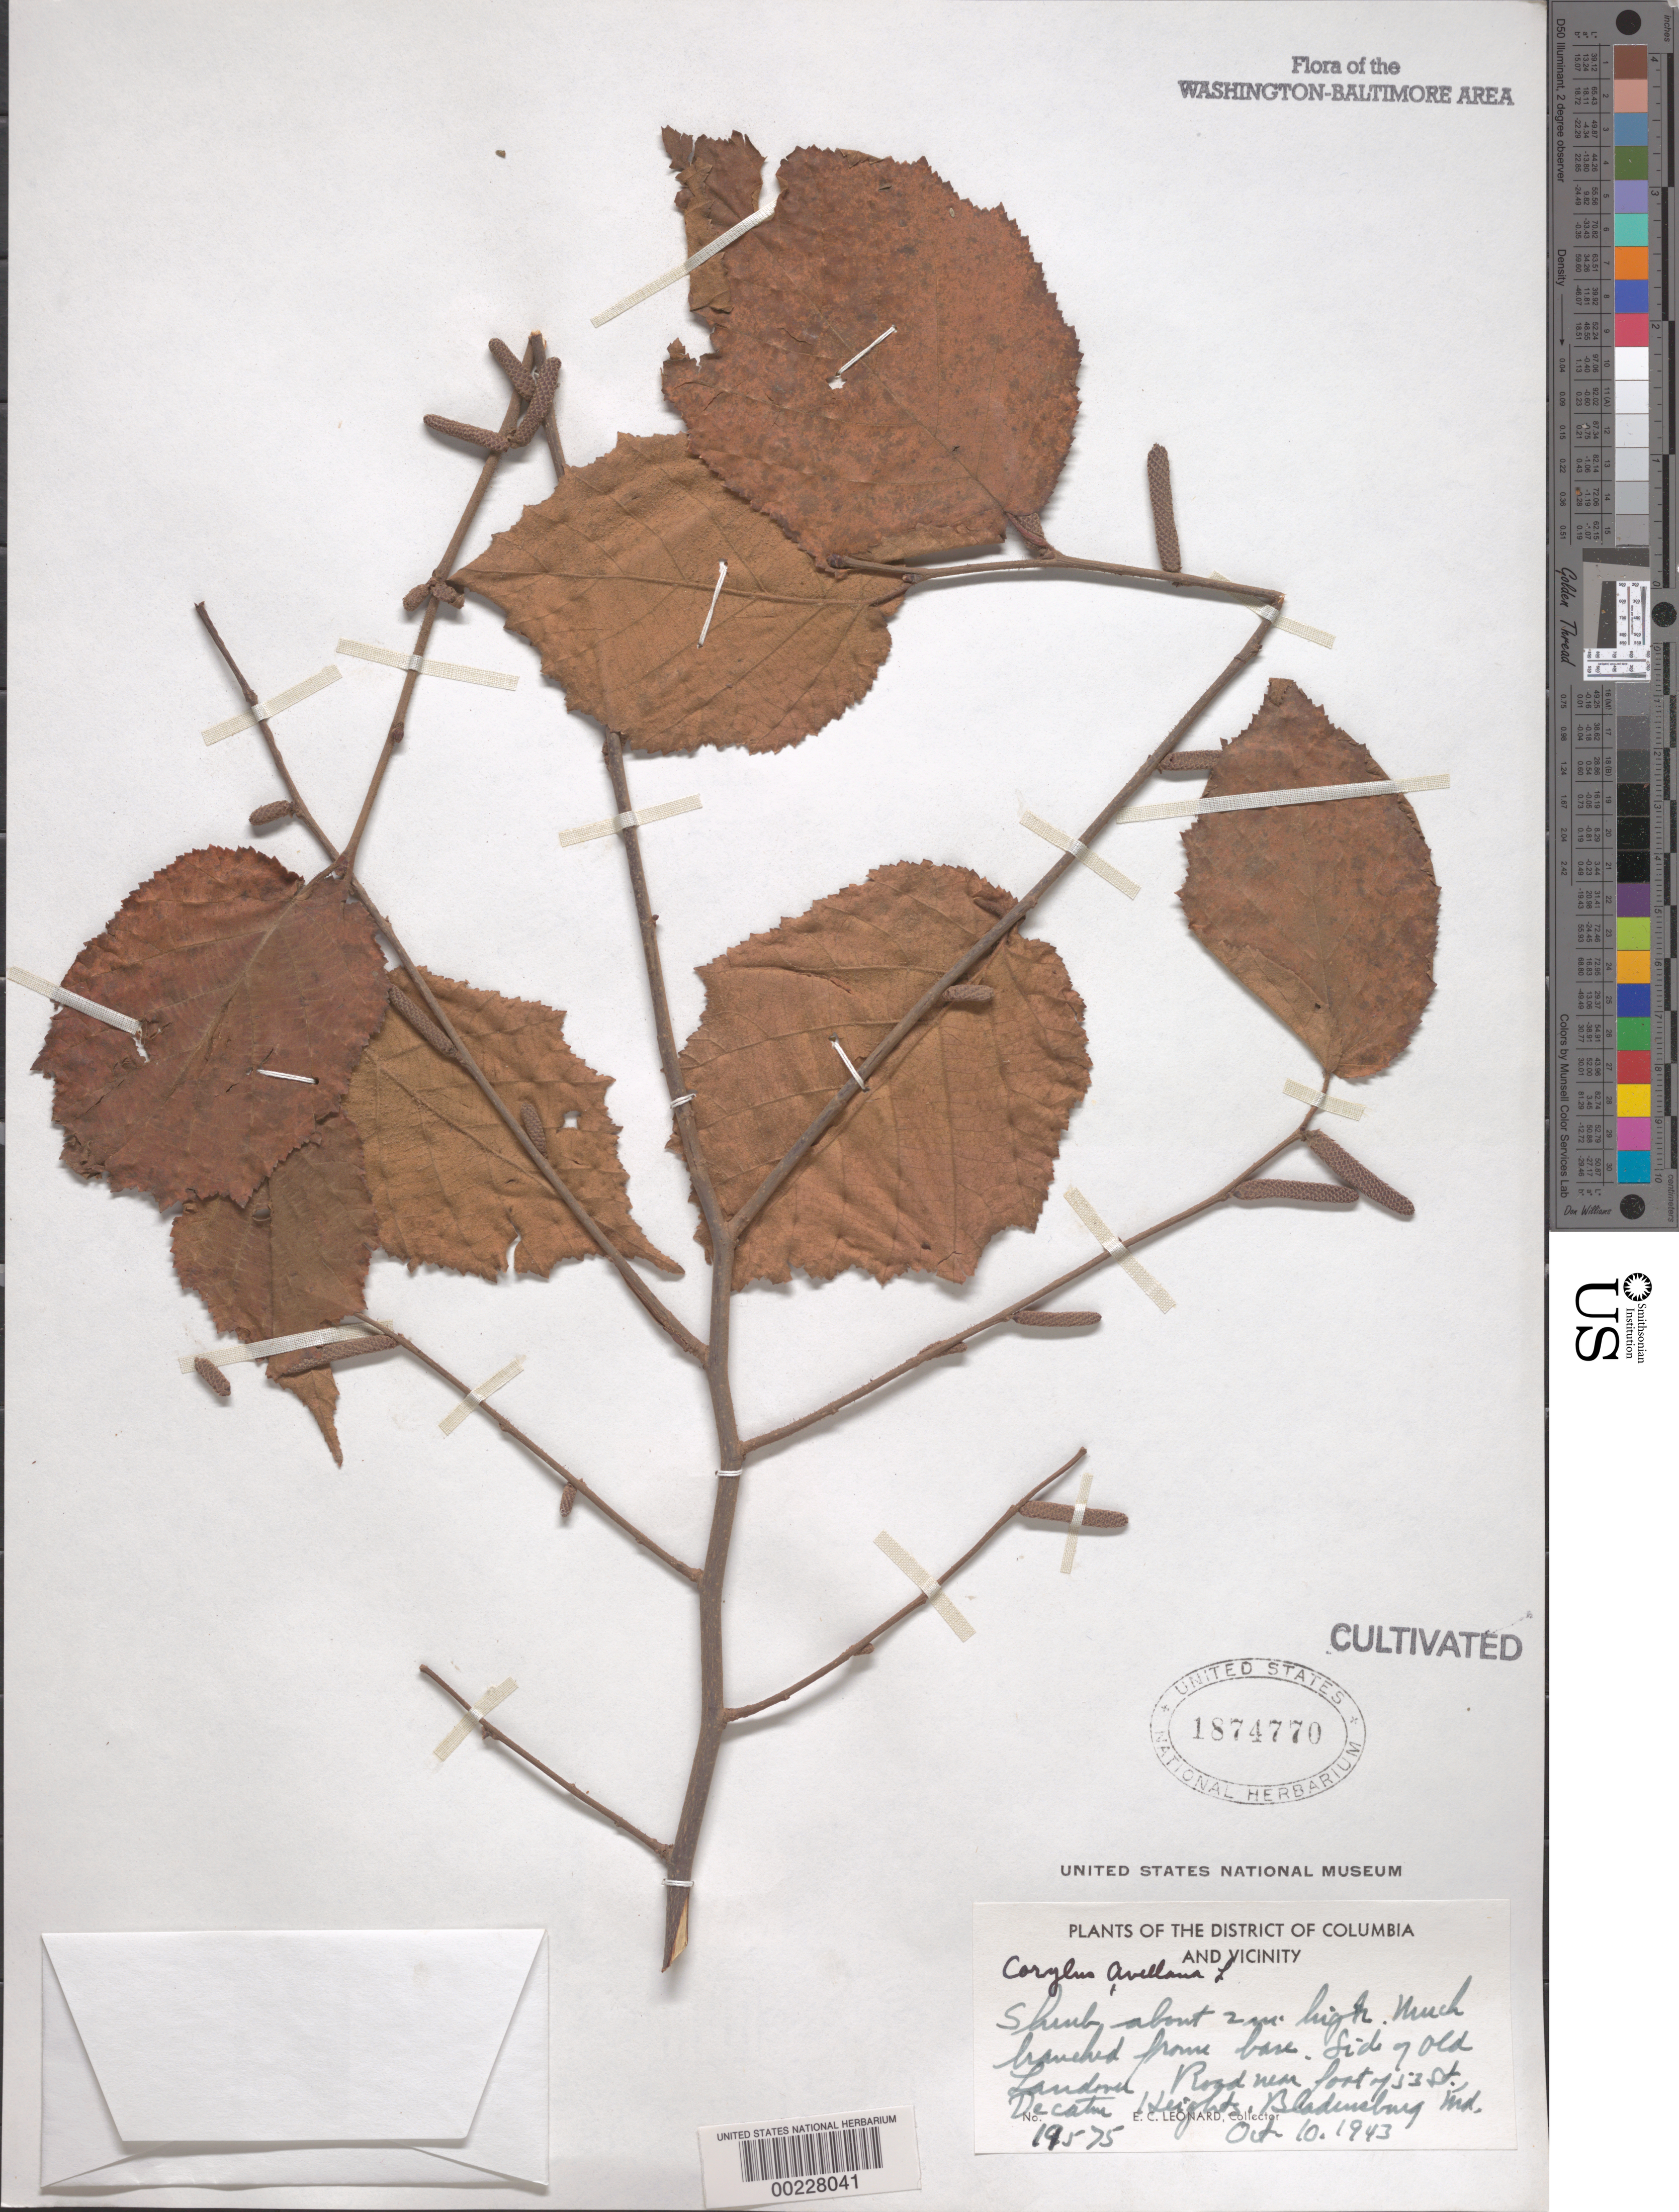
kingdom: Plantae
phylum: Tracheophyta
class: Magnoliopsida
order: Fagales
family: Betulaceae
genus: Corylus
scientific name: Corylus avellana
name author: L.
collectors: E. C. Leonard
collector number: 19575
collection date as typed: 10 Oct 1943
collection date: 1943-10-10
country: United States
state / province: Maryland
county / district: Prince George's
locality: Bladensburg, side of Old Landover Road near foot of 53rd St, Decatur Heights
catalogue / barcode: US 1874770